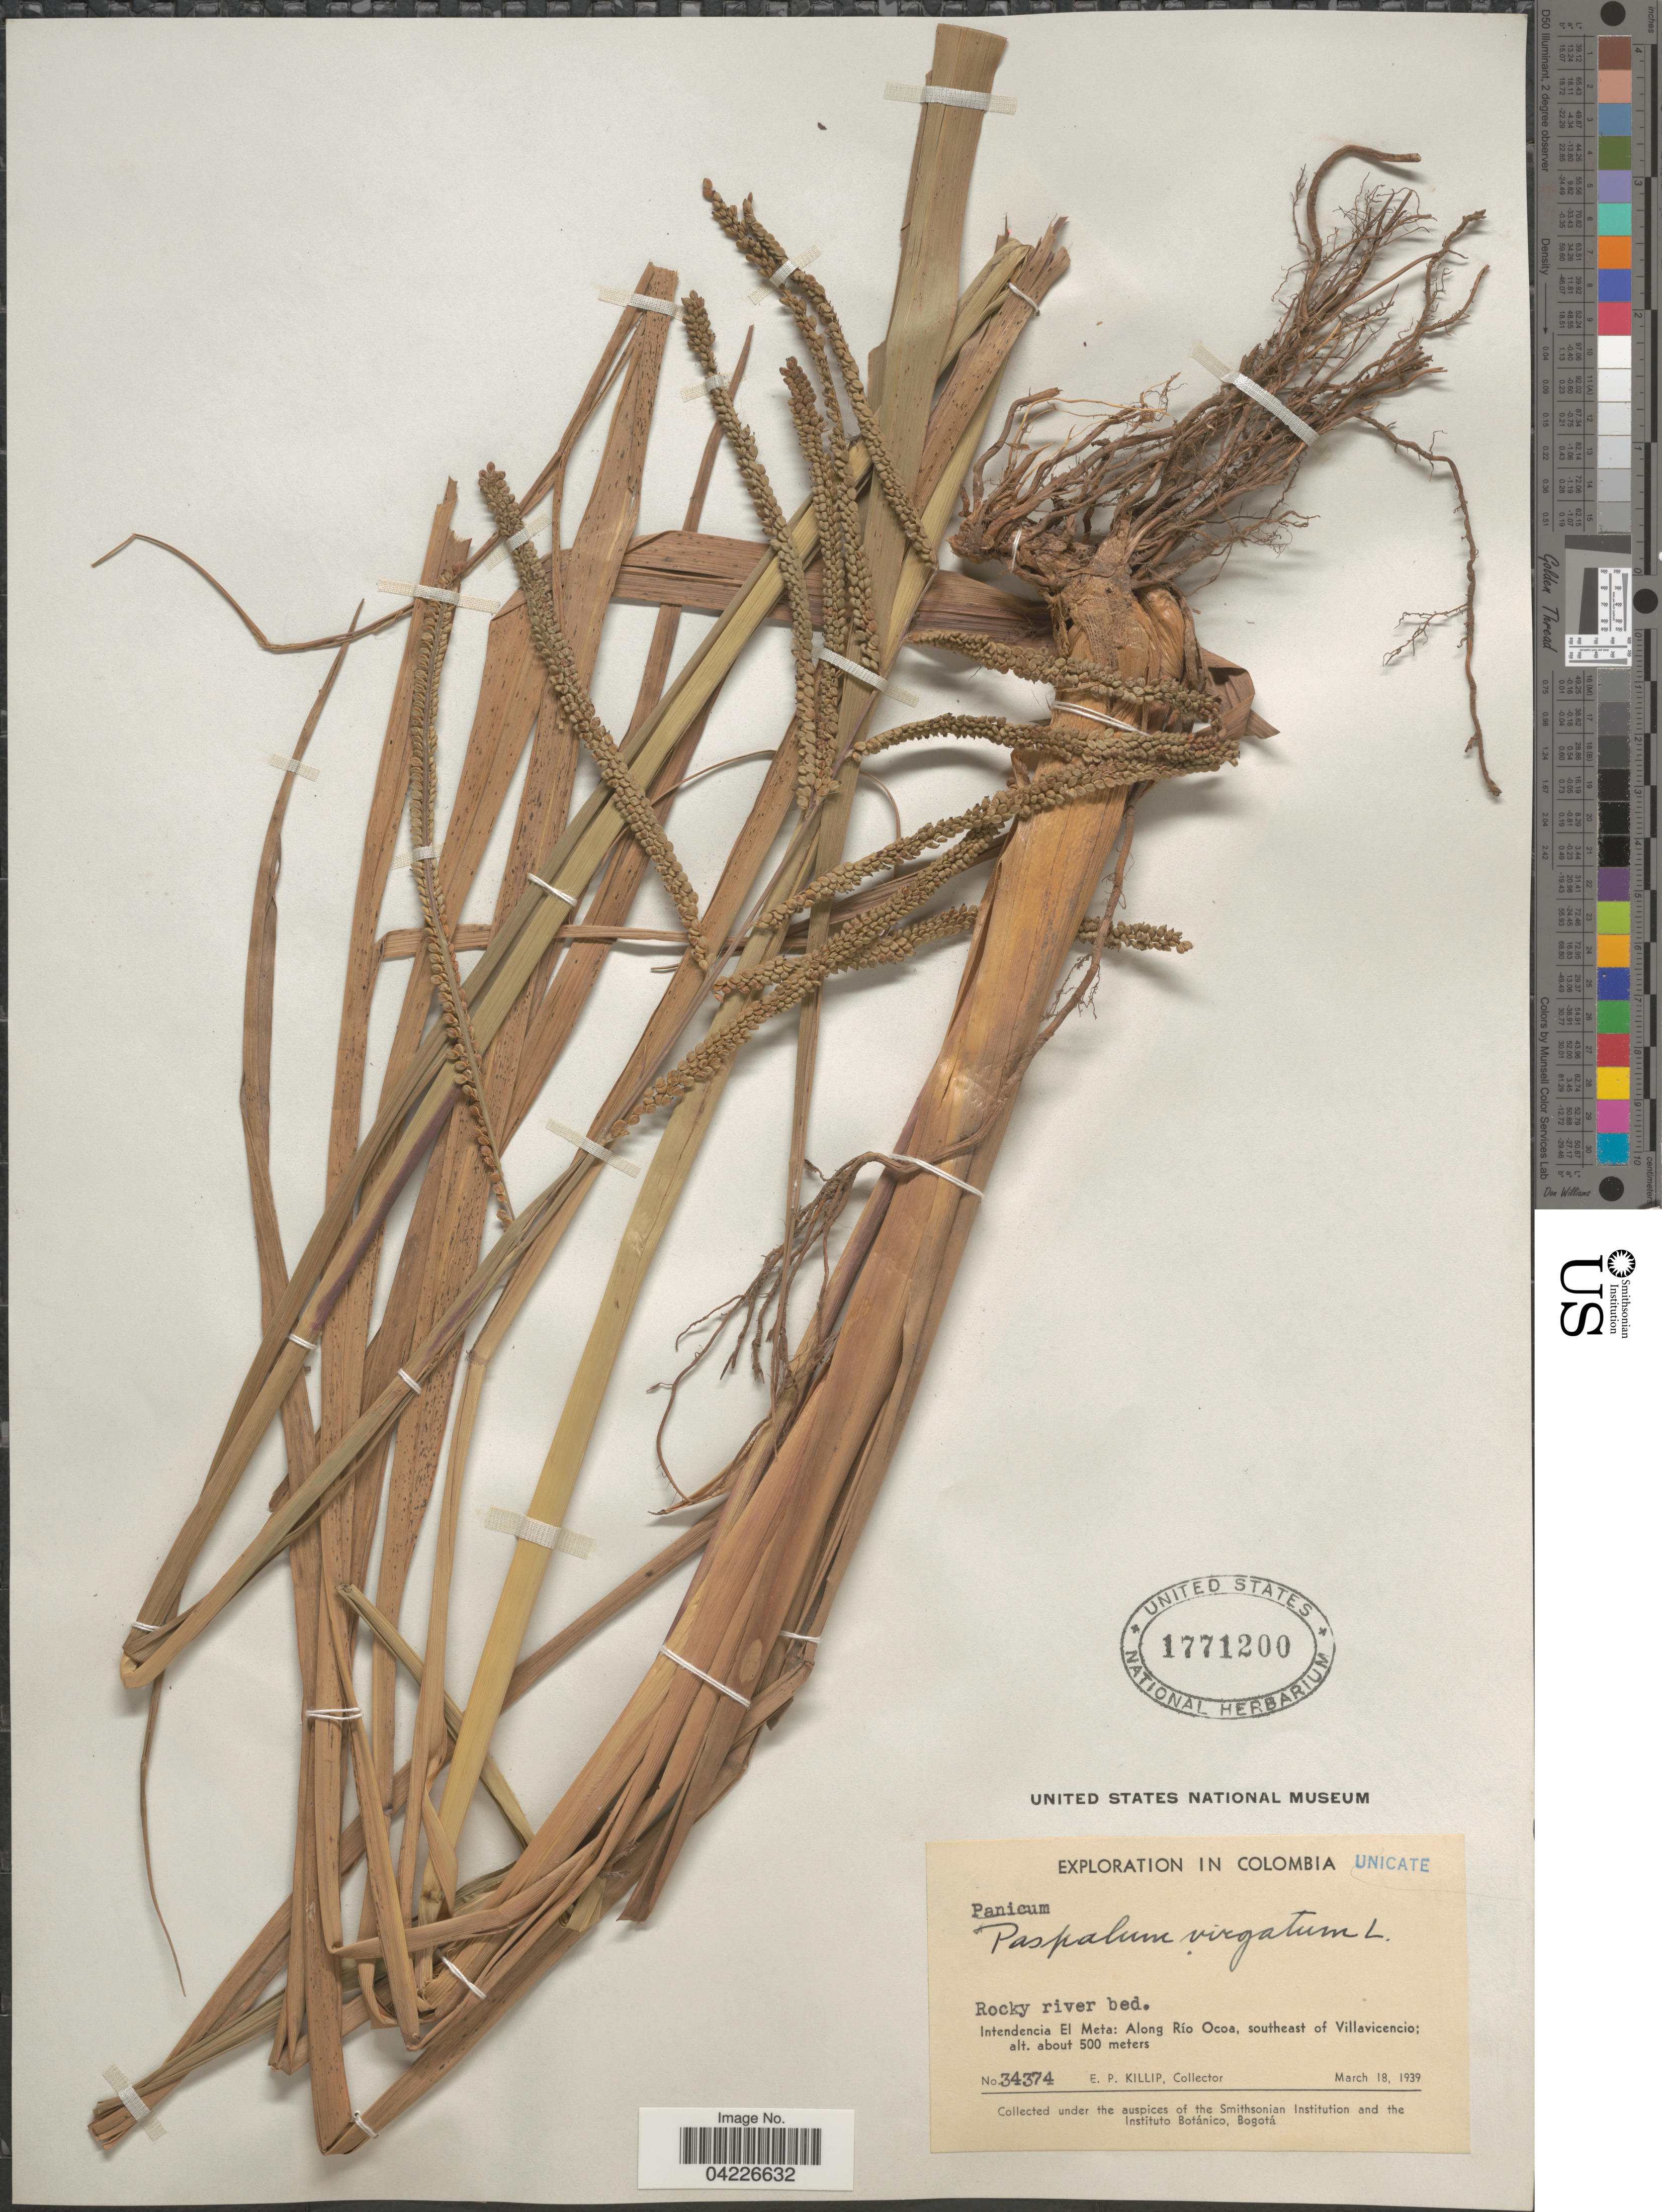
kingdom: Plantae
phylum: Tracheophyta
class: Liliopsida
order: Poales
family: Poaceae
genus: Paspalum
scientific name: Paspalum virgatum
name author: L.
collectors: E. P. Killip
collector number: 34374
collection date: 1939-03-18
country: Colombia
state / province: Meta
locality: Exploration in Colombia. Intendencia El Meta: Along Río Ocoa, southeast of Villavicencio.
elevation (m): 500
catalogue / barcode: US 1771200